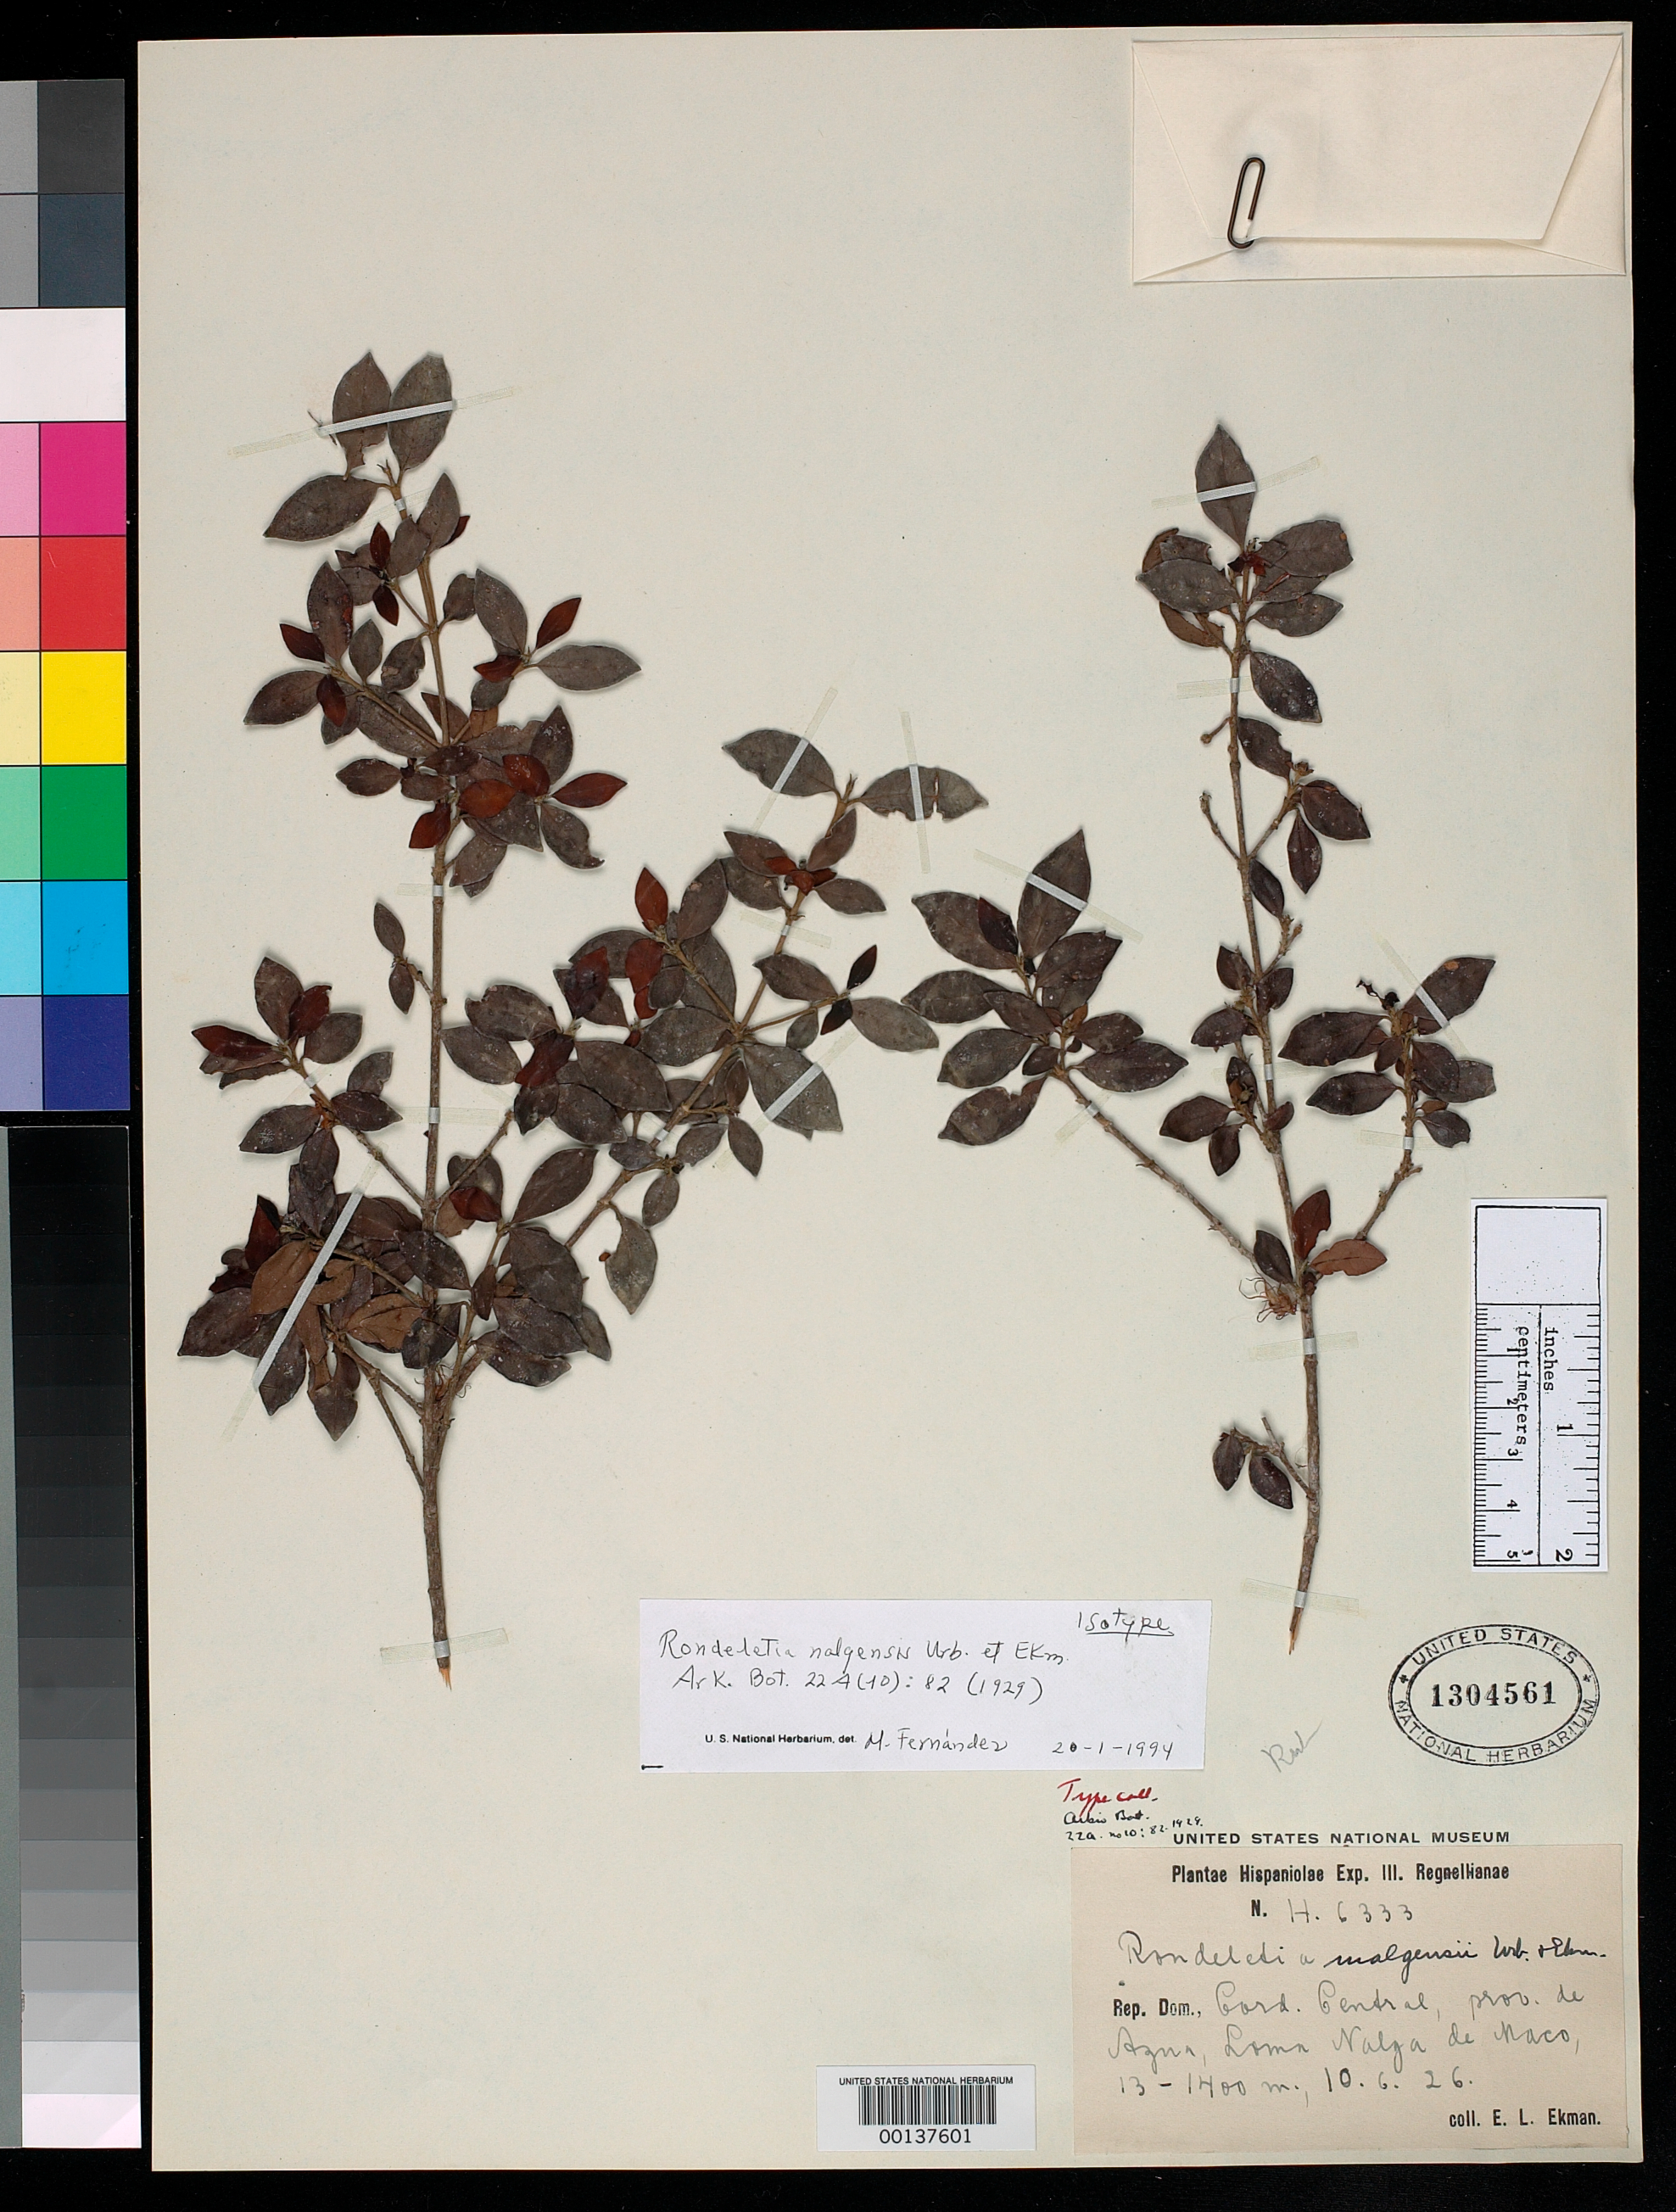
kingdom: Plantae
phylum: Tracheophyta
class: Magnoliopsida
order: Gentianales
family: Rubiaceae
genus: Rondeletia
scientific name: Rondeletia nalgensis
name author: Urb. & Ekman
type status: Isotype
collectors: E. L. Ekman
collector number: H 6333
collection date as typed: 10 Jun 1926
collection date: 1926-06-10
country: Dominican Republic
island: Hispaniola Island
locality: Loma Nalga de Maco.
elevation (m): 1300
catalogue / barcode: US 1304561